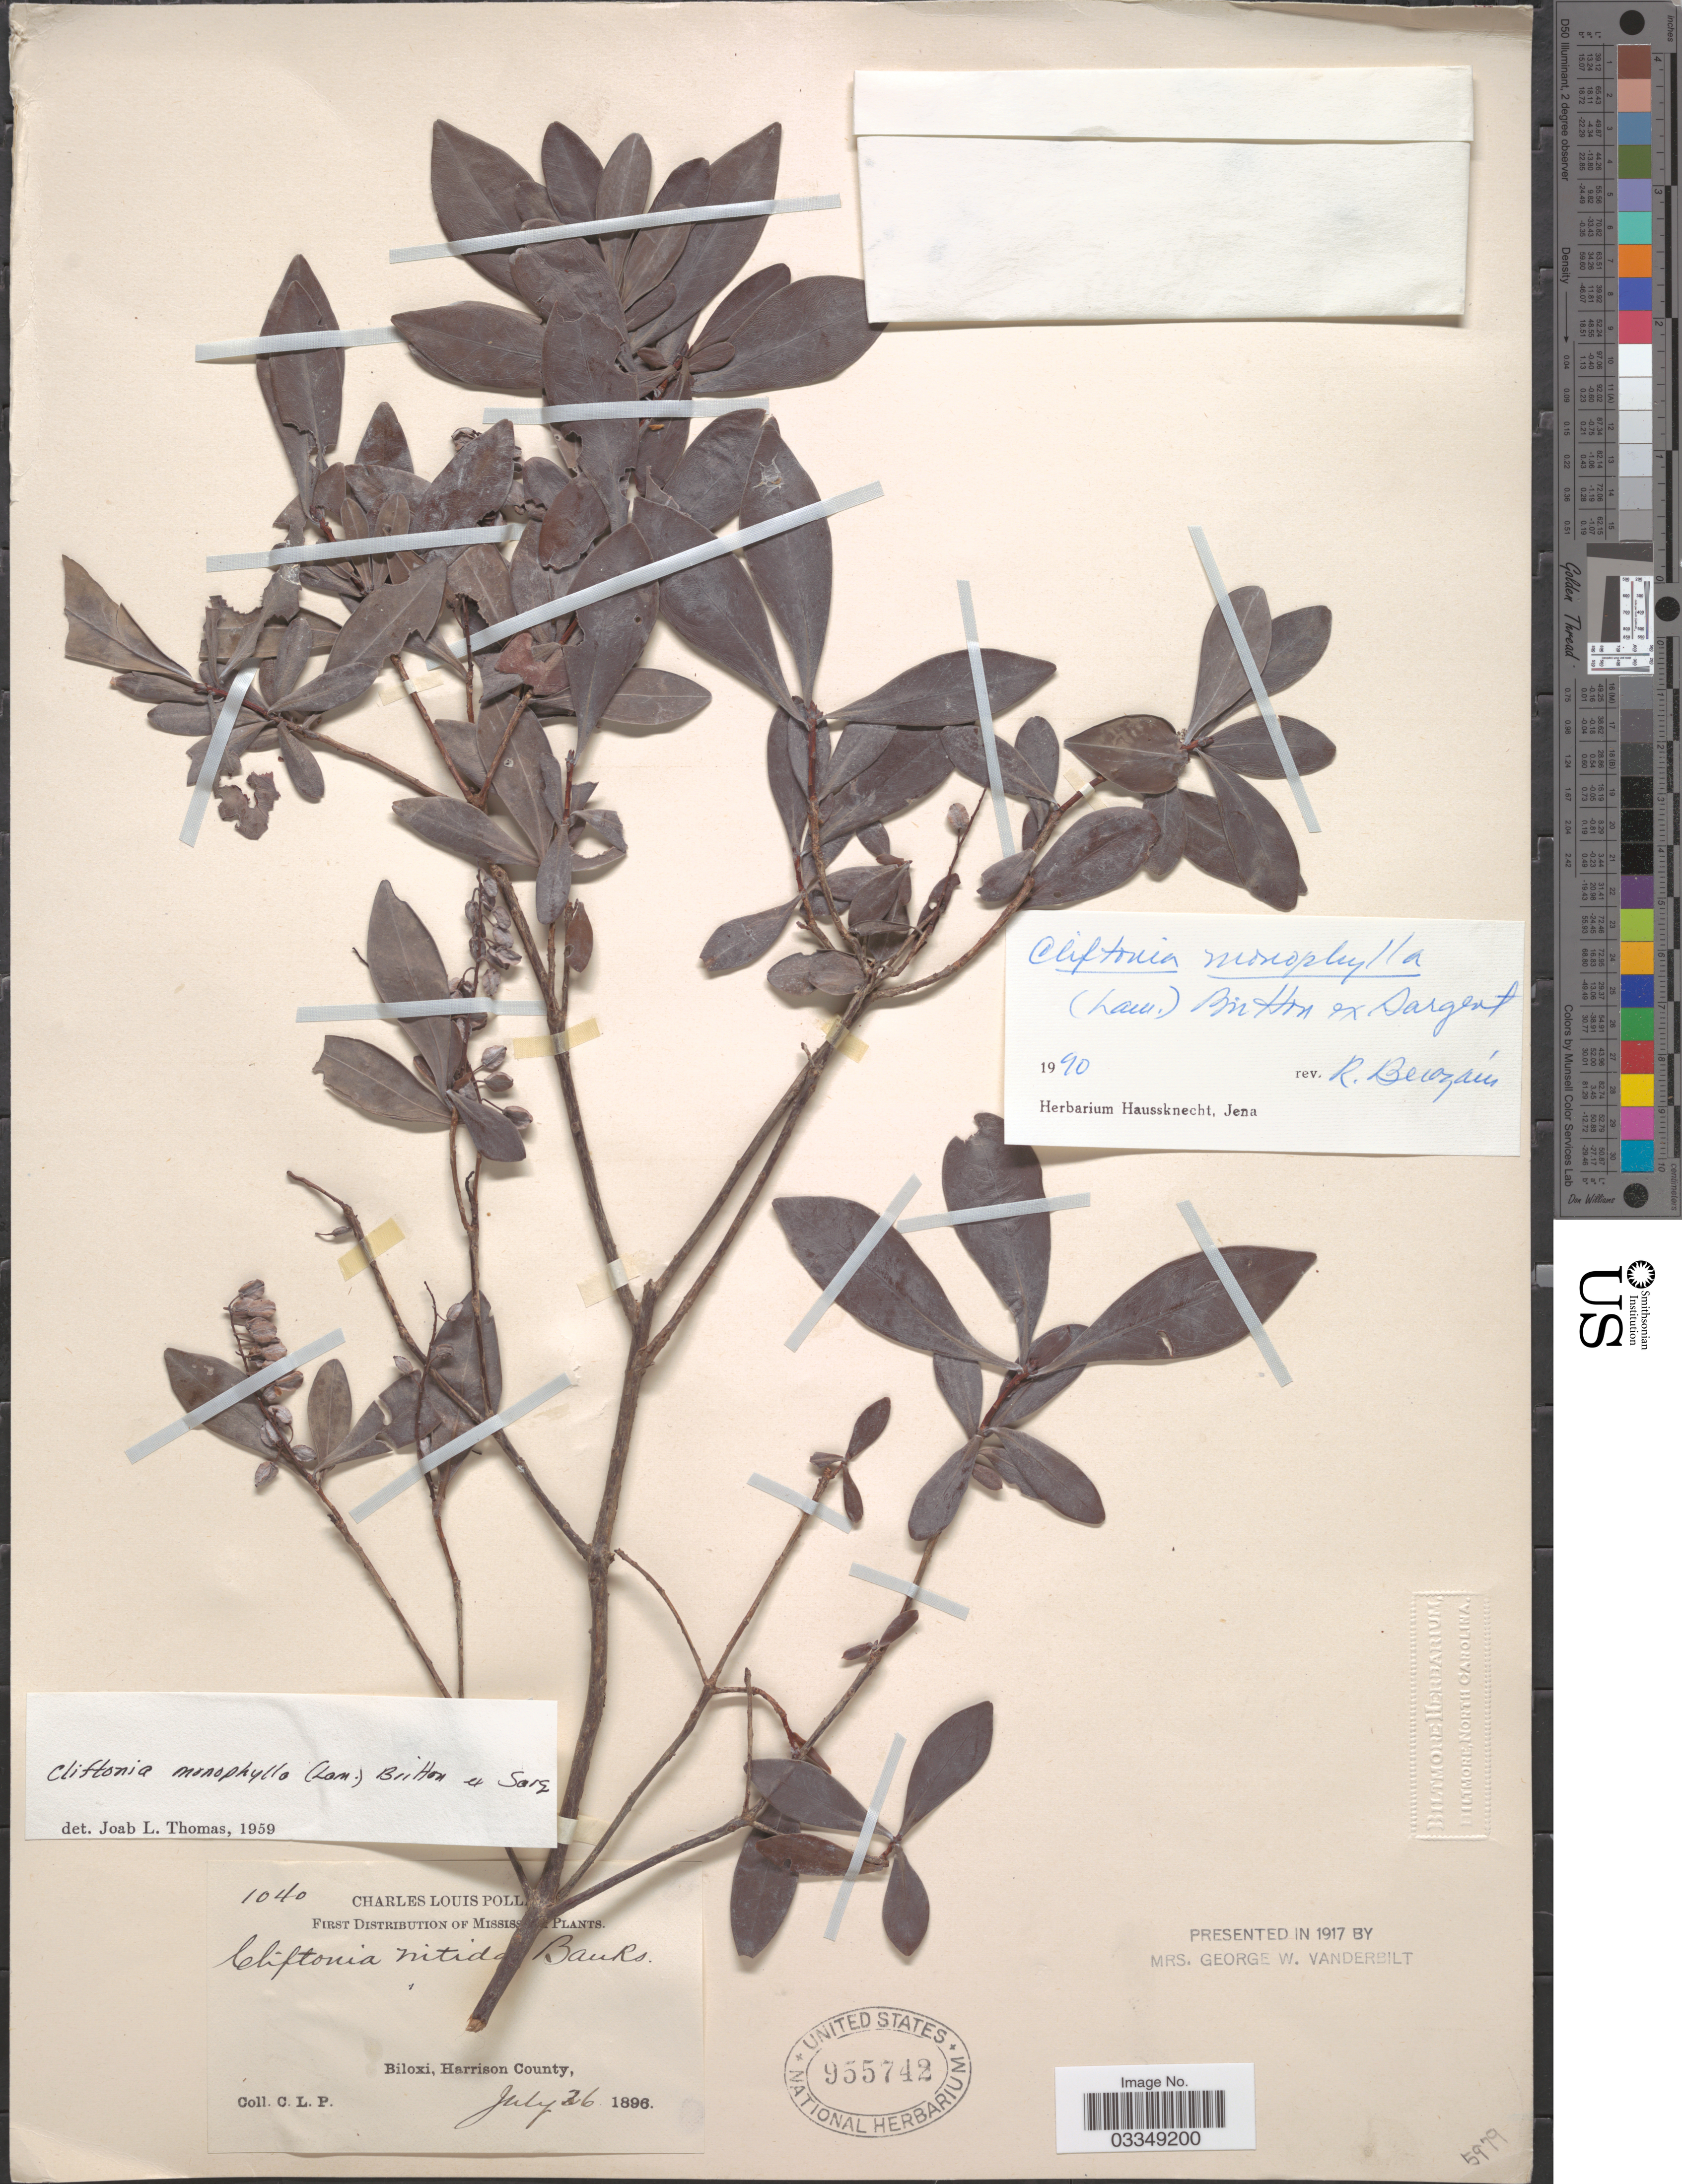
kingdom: Plantae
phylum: Tracheophyta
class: Magnoliopsida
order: Ericales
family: Cyrillaceae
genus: Cliftonia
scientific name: Cliftonia monophylla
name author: (Lam.) Britton ex Sarg.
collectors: C. L. Pollard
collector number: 1040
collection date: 1896-07-26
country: United States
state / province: Mississippi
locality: Biloxi, Harrison County.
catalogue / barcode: US 955742